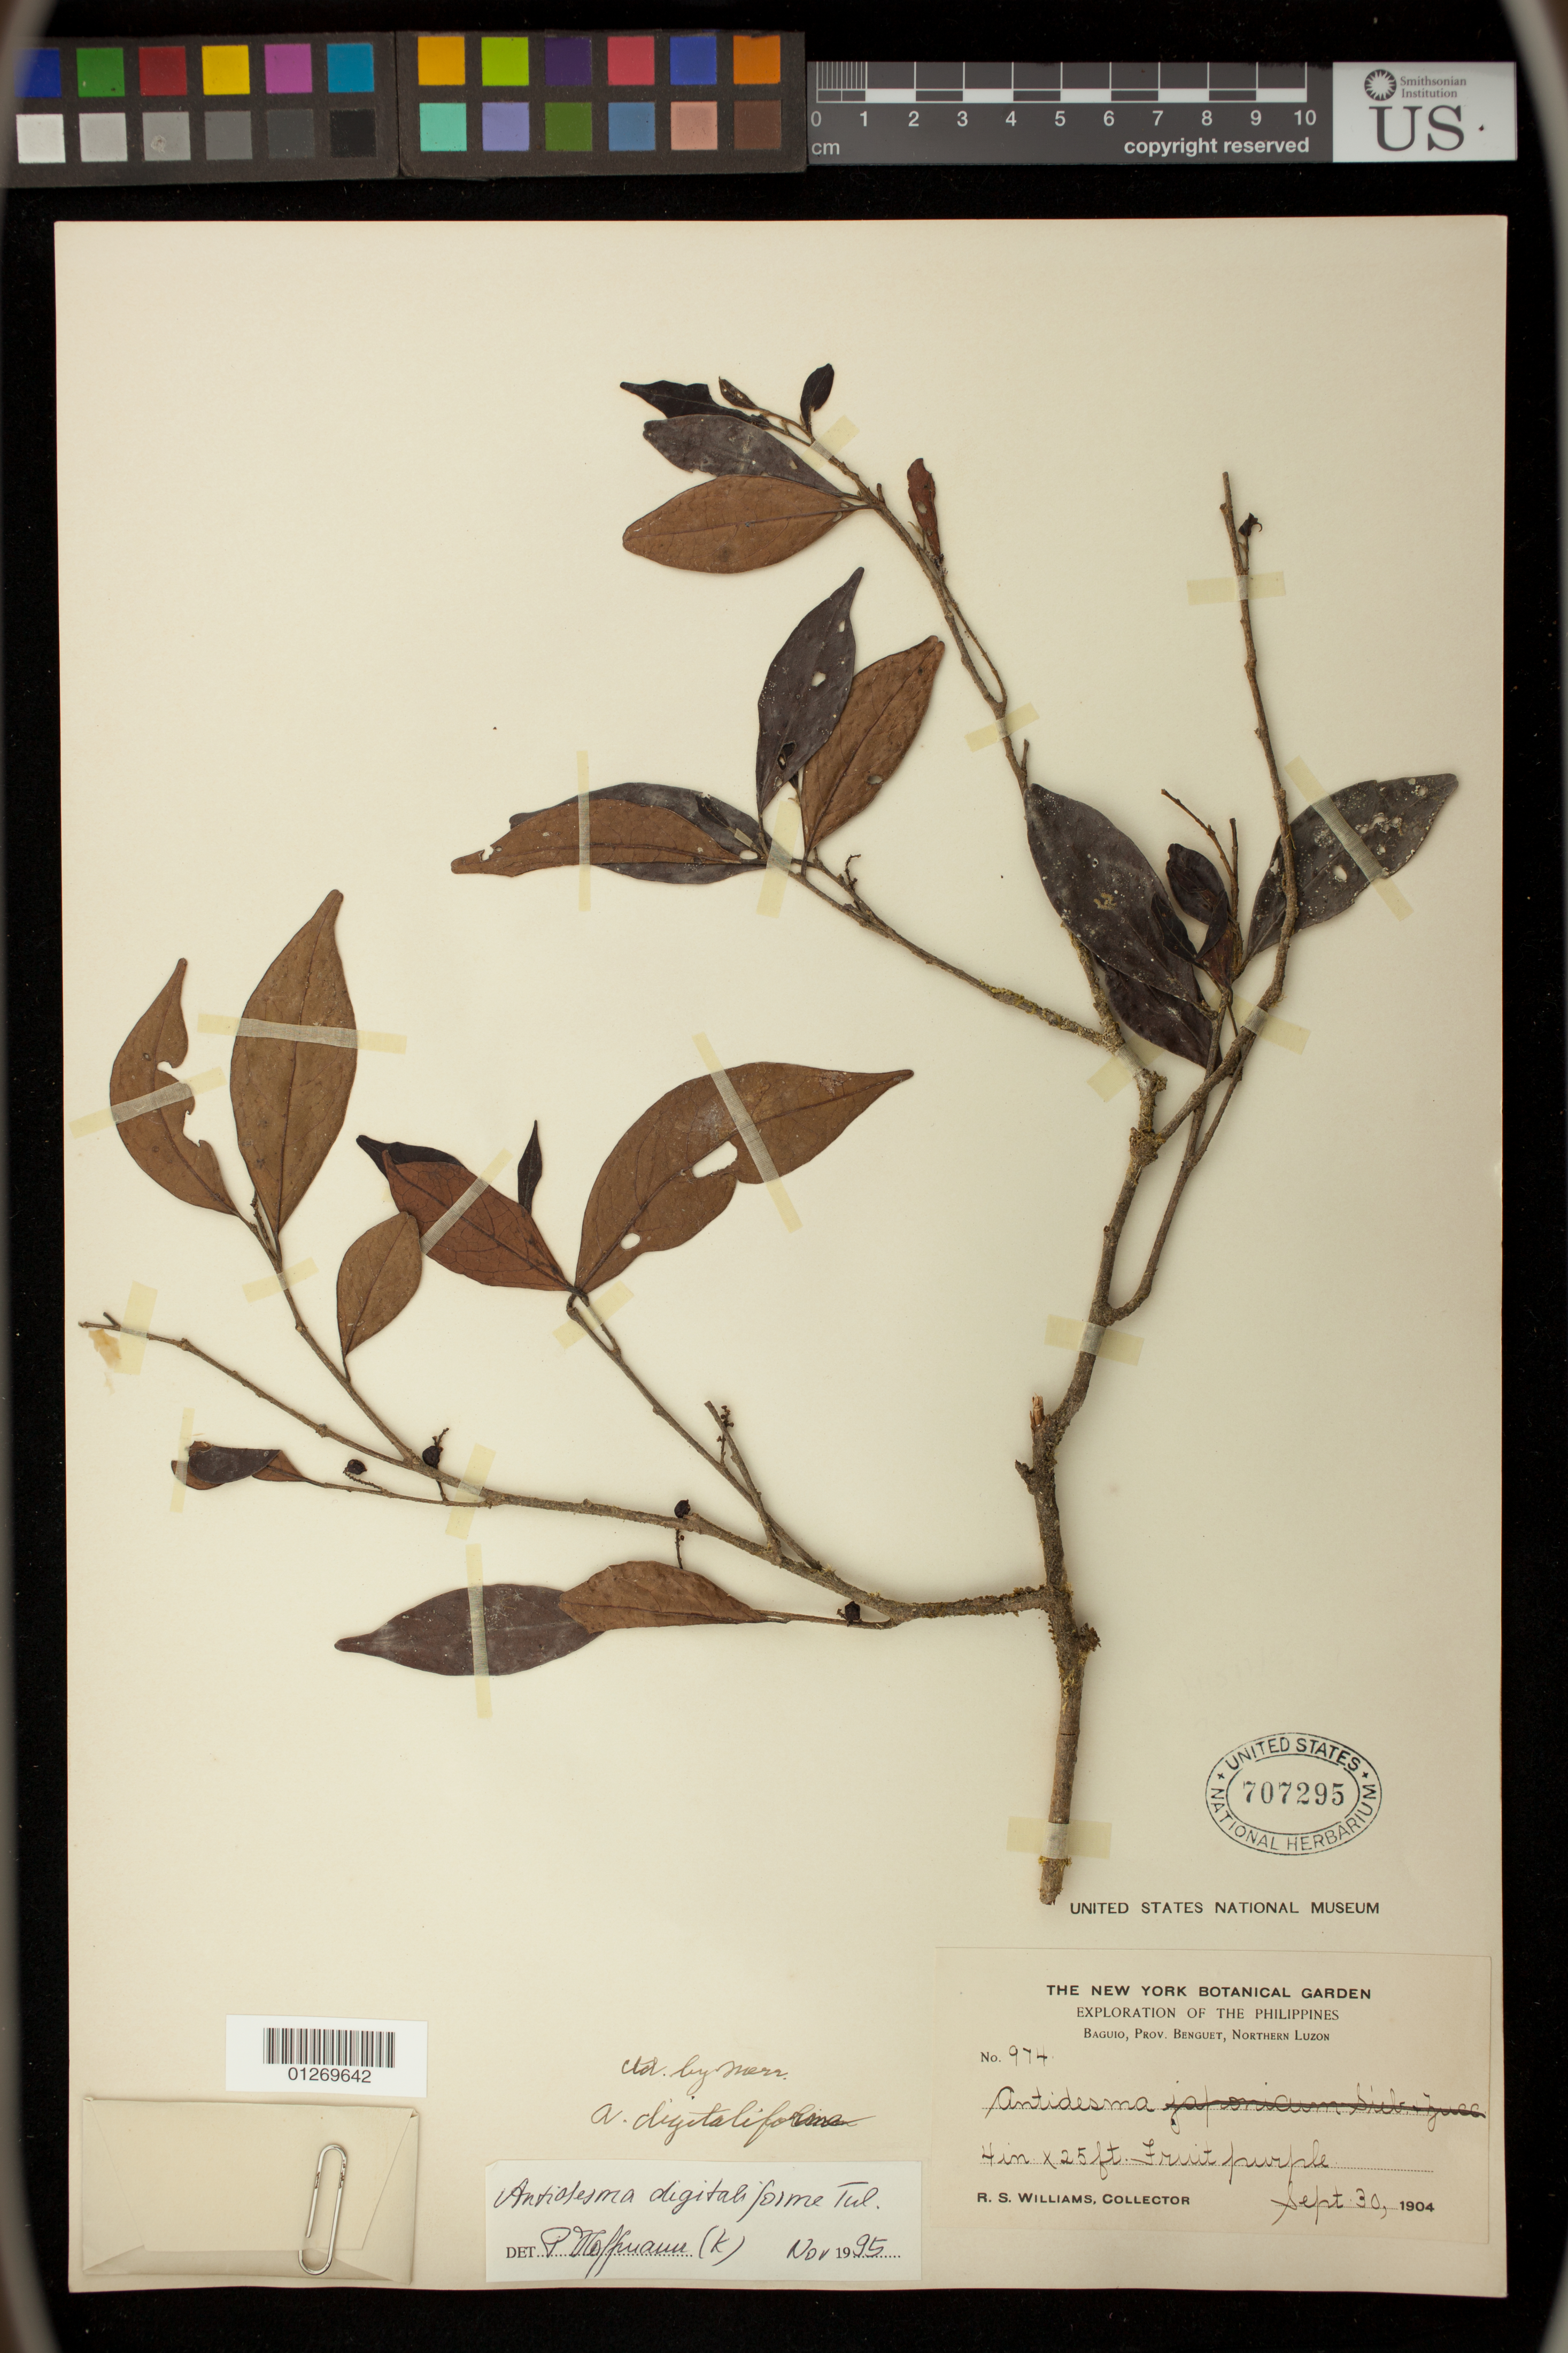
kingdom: Plantae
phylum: Tracheophyta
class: Magnoliopsida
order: Malpighiales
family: Phyllanthaceae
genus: Antidesma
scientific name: Antidesma digitaliforme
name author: Tul.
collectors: R. S. Williams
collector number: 974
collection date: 1904-09-30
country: Philippines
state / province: Cordillera (Administrative Region)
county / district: Benguet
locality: Baguio, Northern Luzon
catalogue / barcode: US 707295